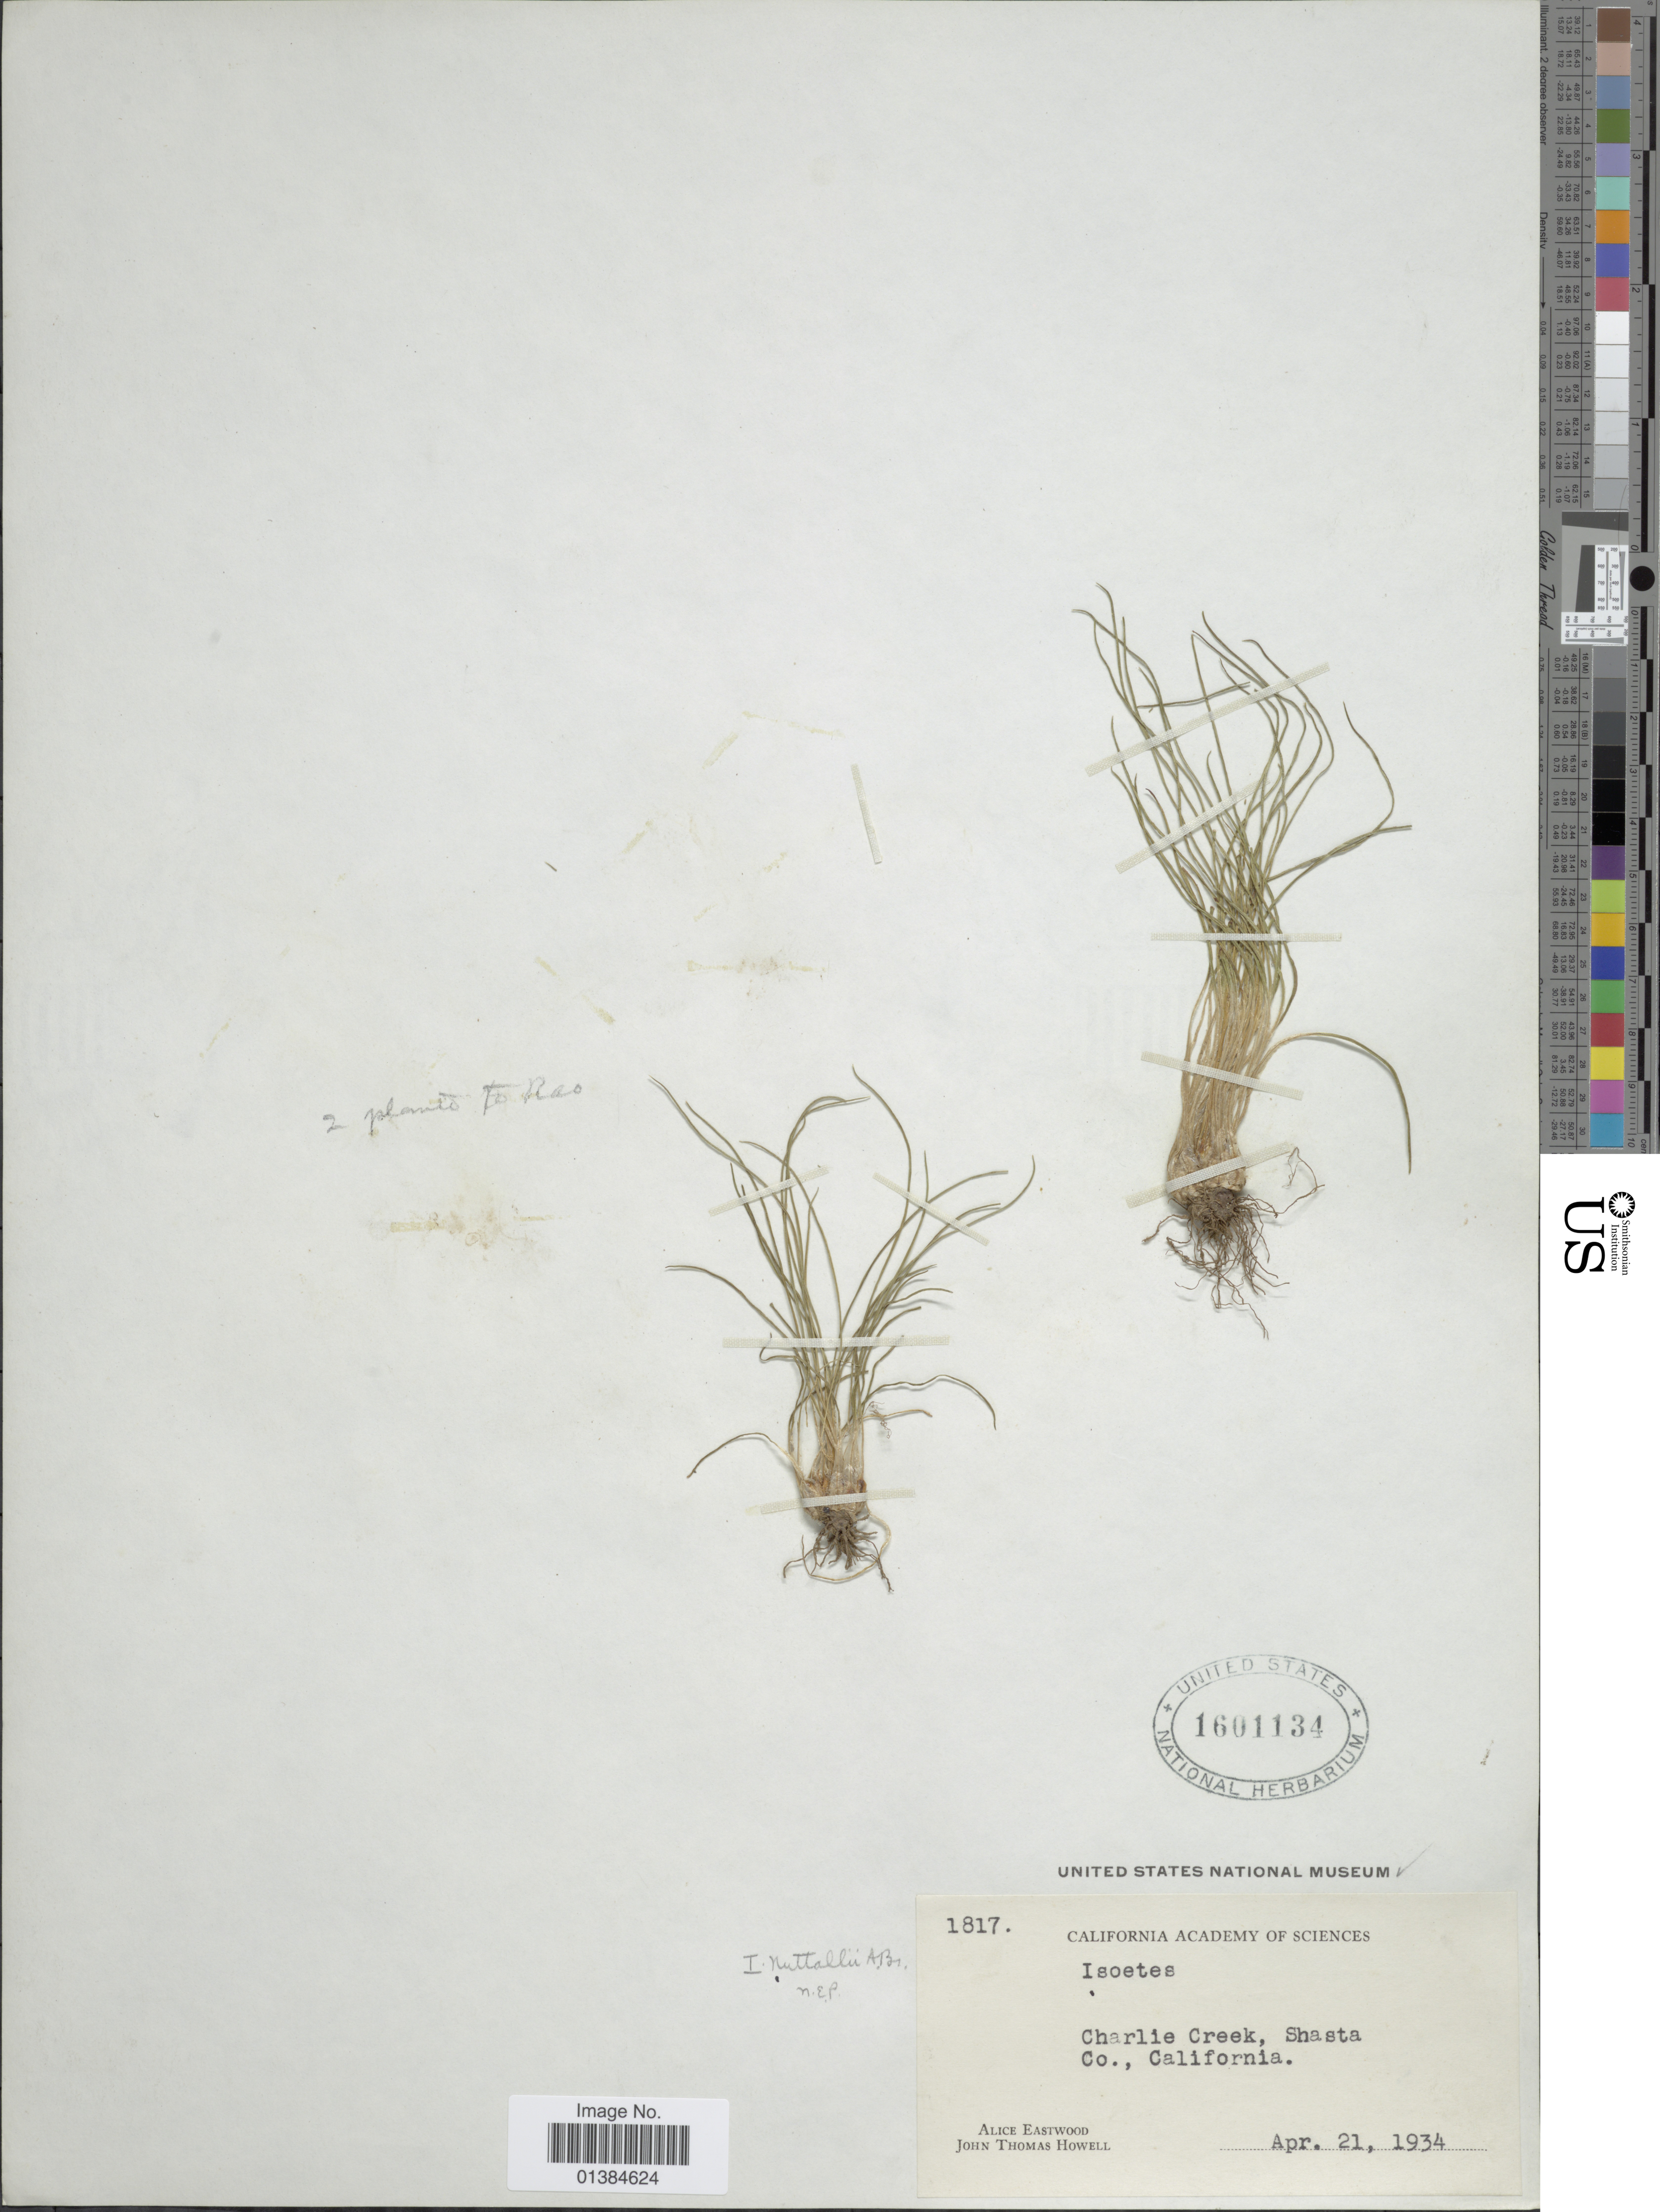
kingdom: Plantae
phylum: Tracheophyta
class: Lycopodiopsida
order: Isoetales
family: Isoetaceae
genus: Isoetes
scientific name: Isoetes nuttallii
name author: A. Braun ex Engelm.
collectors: A. Eastwood & J. T. Howell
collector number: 1817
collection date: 1934-04-21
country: United States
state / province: California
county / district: Shasta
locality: Charlie Creek, Shasta Co.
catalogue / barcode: US 1601134